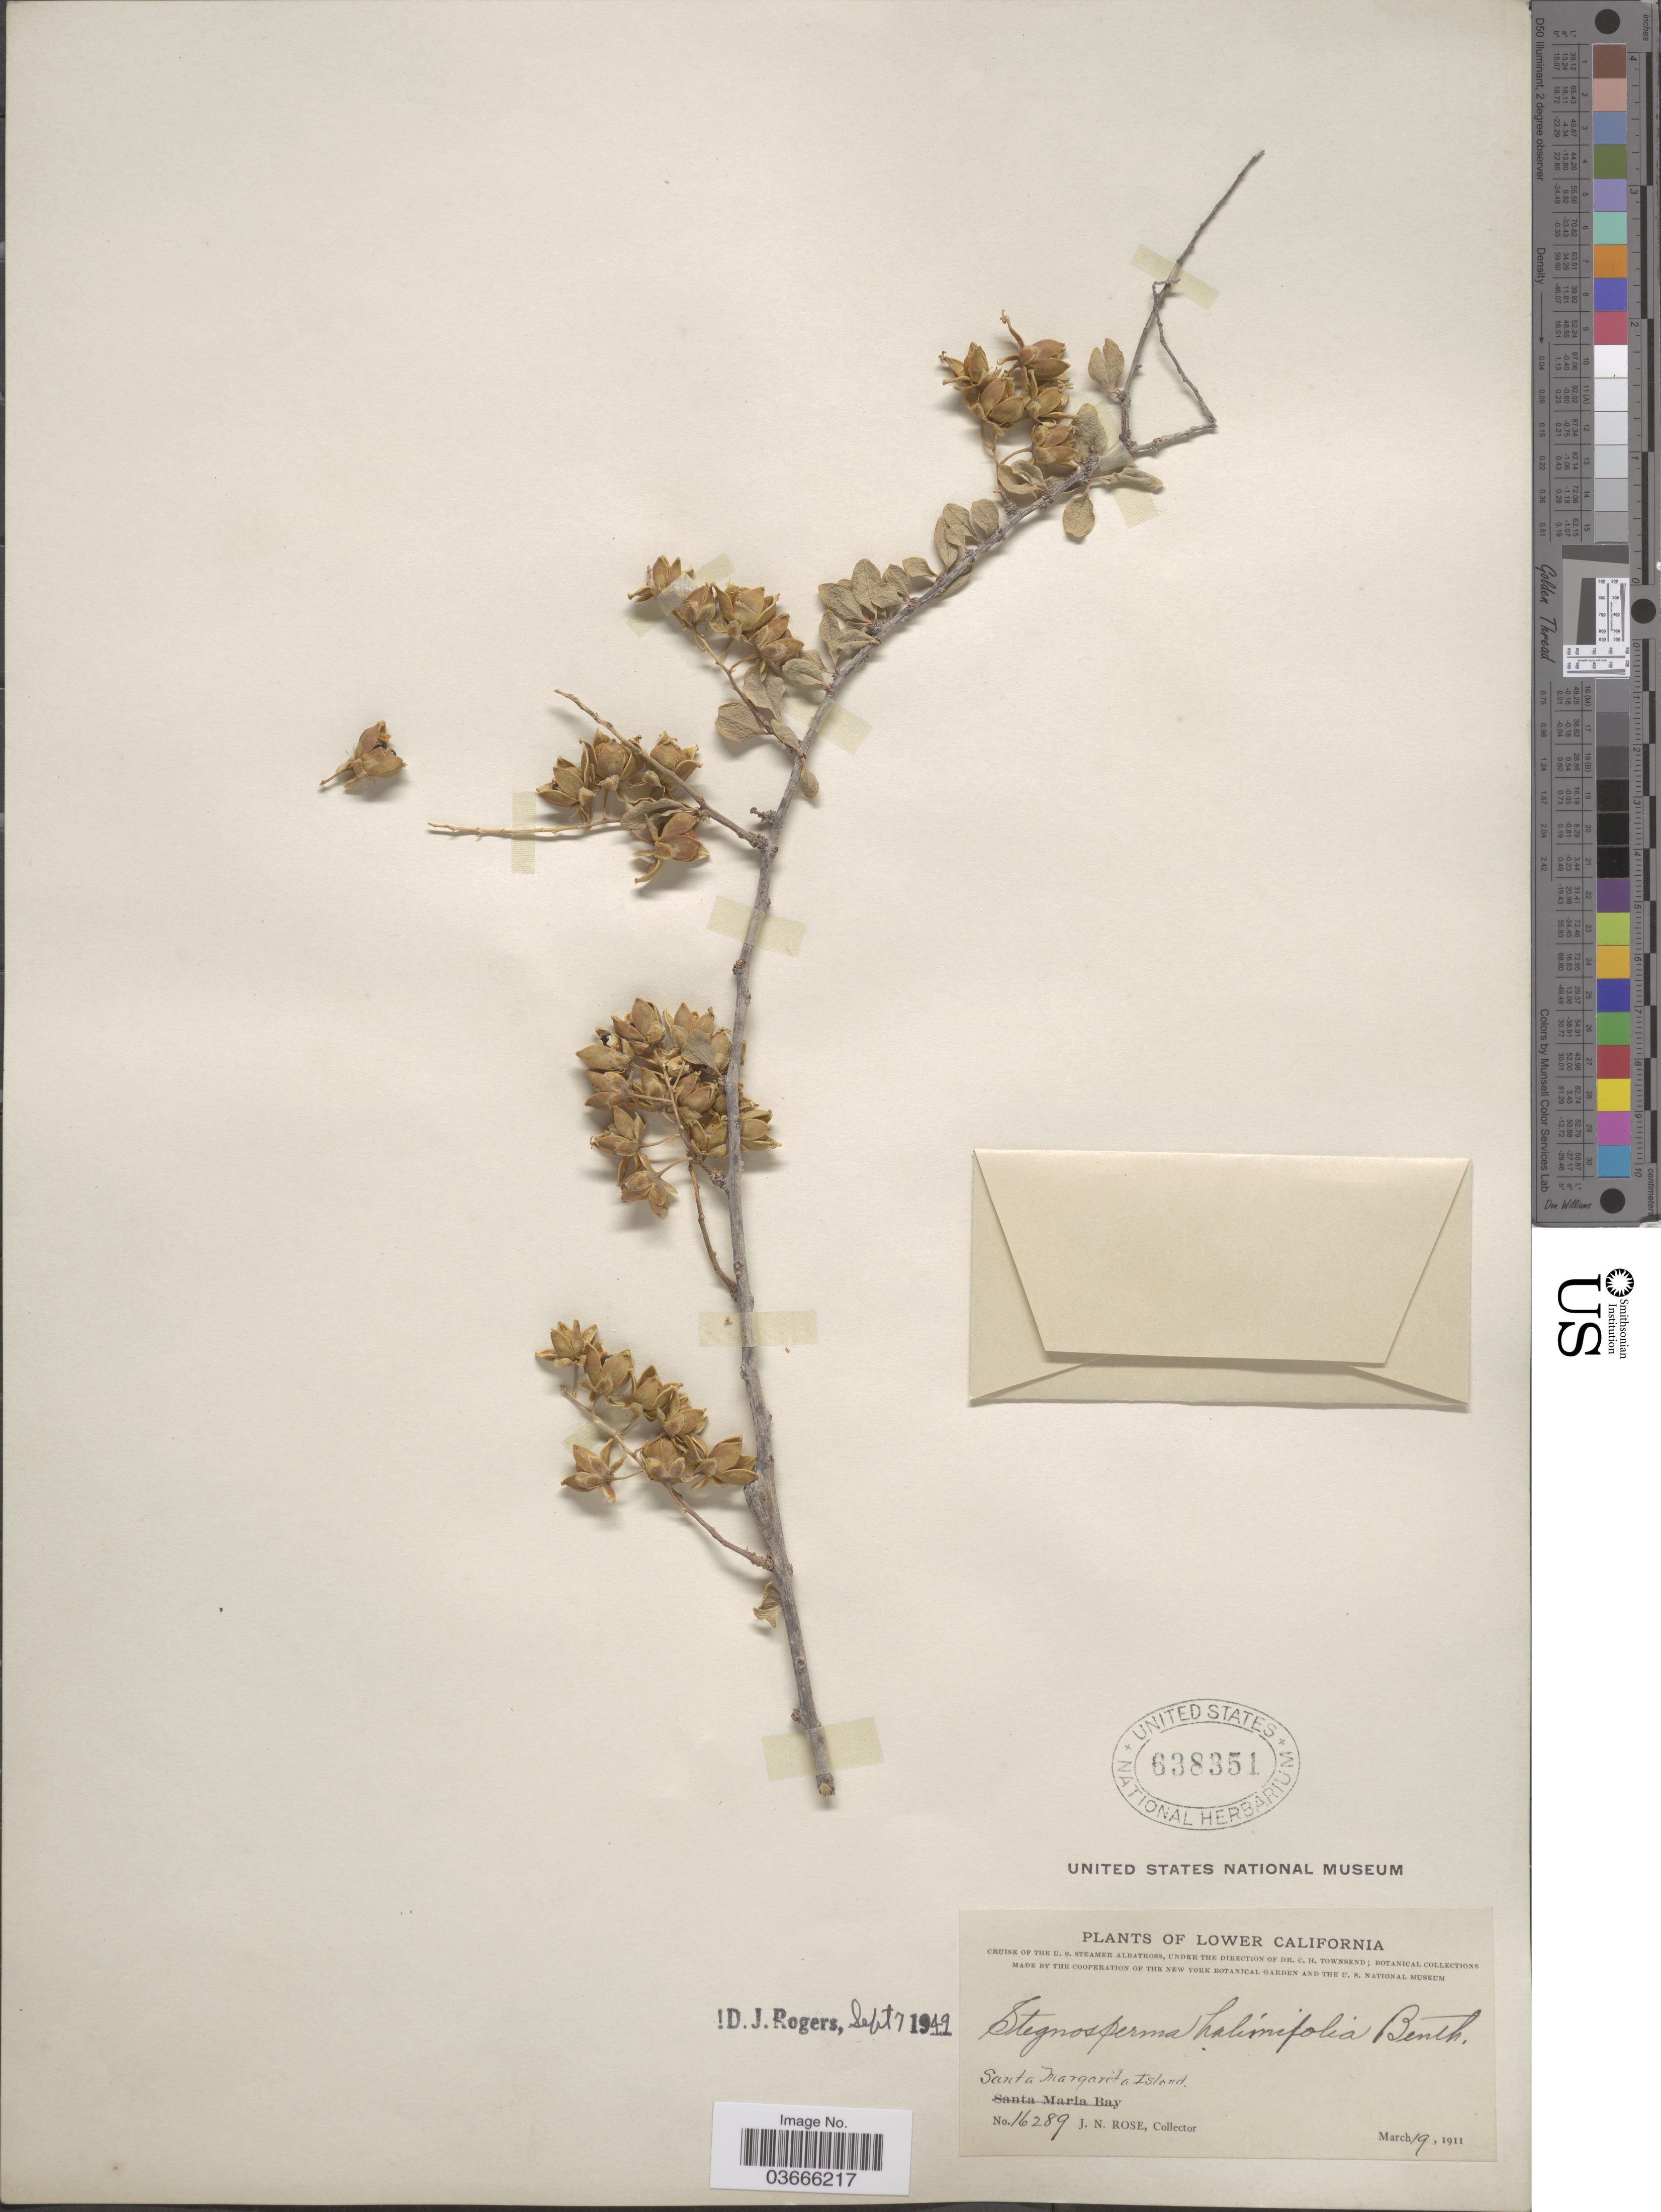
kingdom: Plantae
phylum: Tracheophyta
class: Magnoliopsida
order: Caryophyllales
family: Stegnospermataceae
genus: Stegnosperma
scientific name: Stegnosperma halimifolium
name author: Benth.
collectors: J. N. Rose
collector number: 16289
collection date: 1911-03-19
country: Mexico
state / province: Baja California Sur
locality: Lower California. Santa Margarita Island.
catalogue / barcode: US 638351